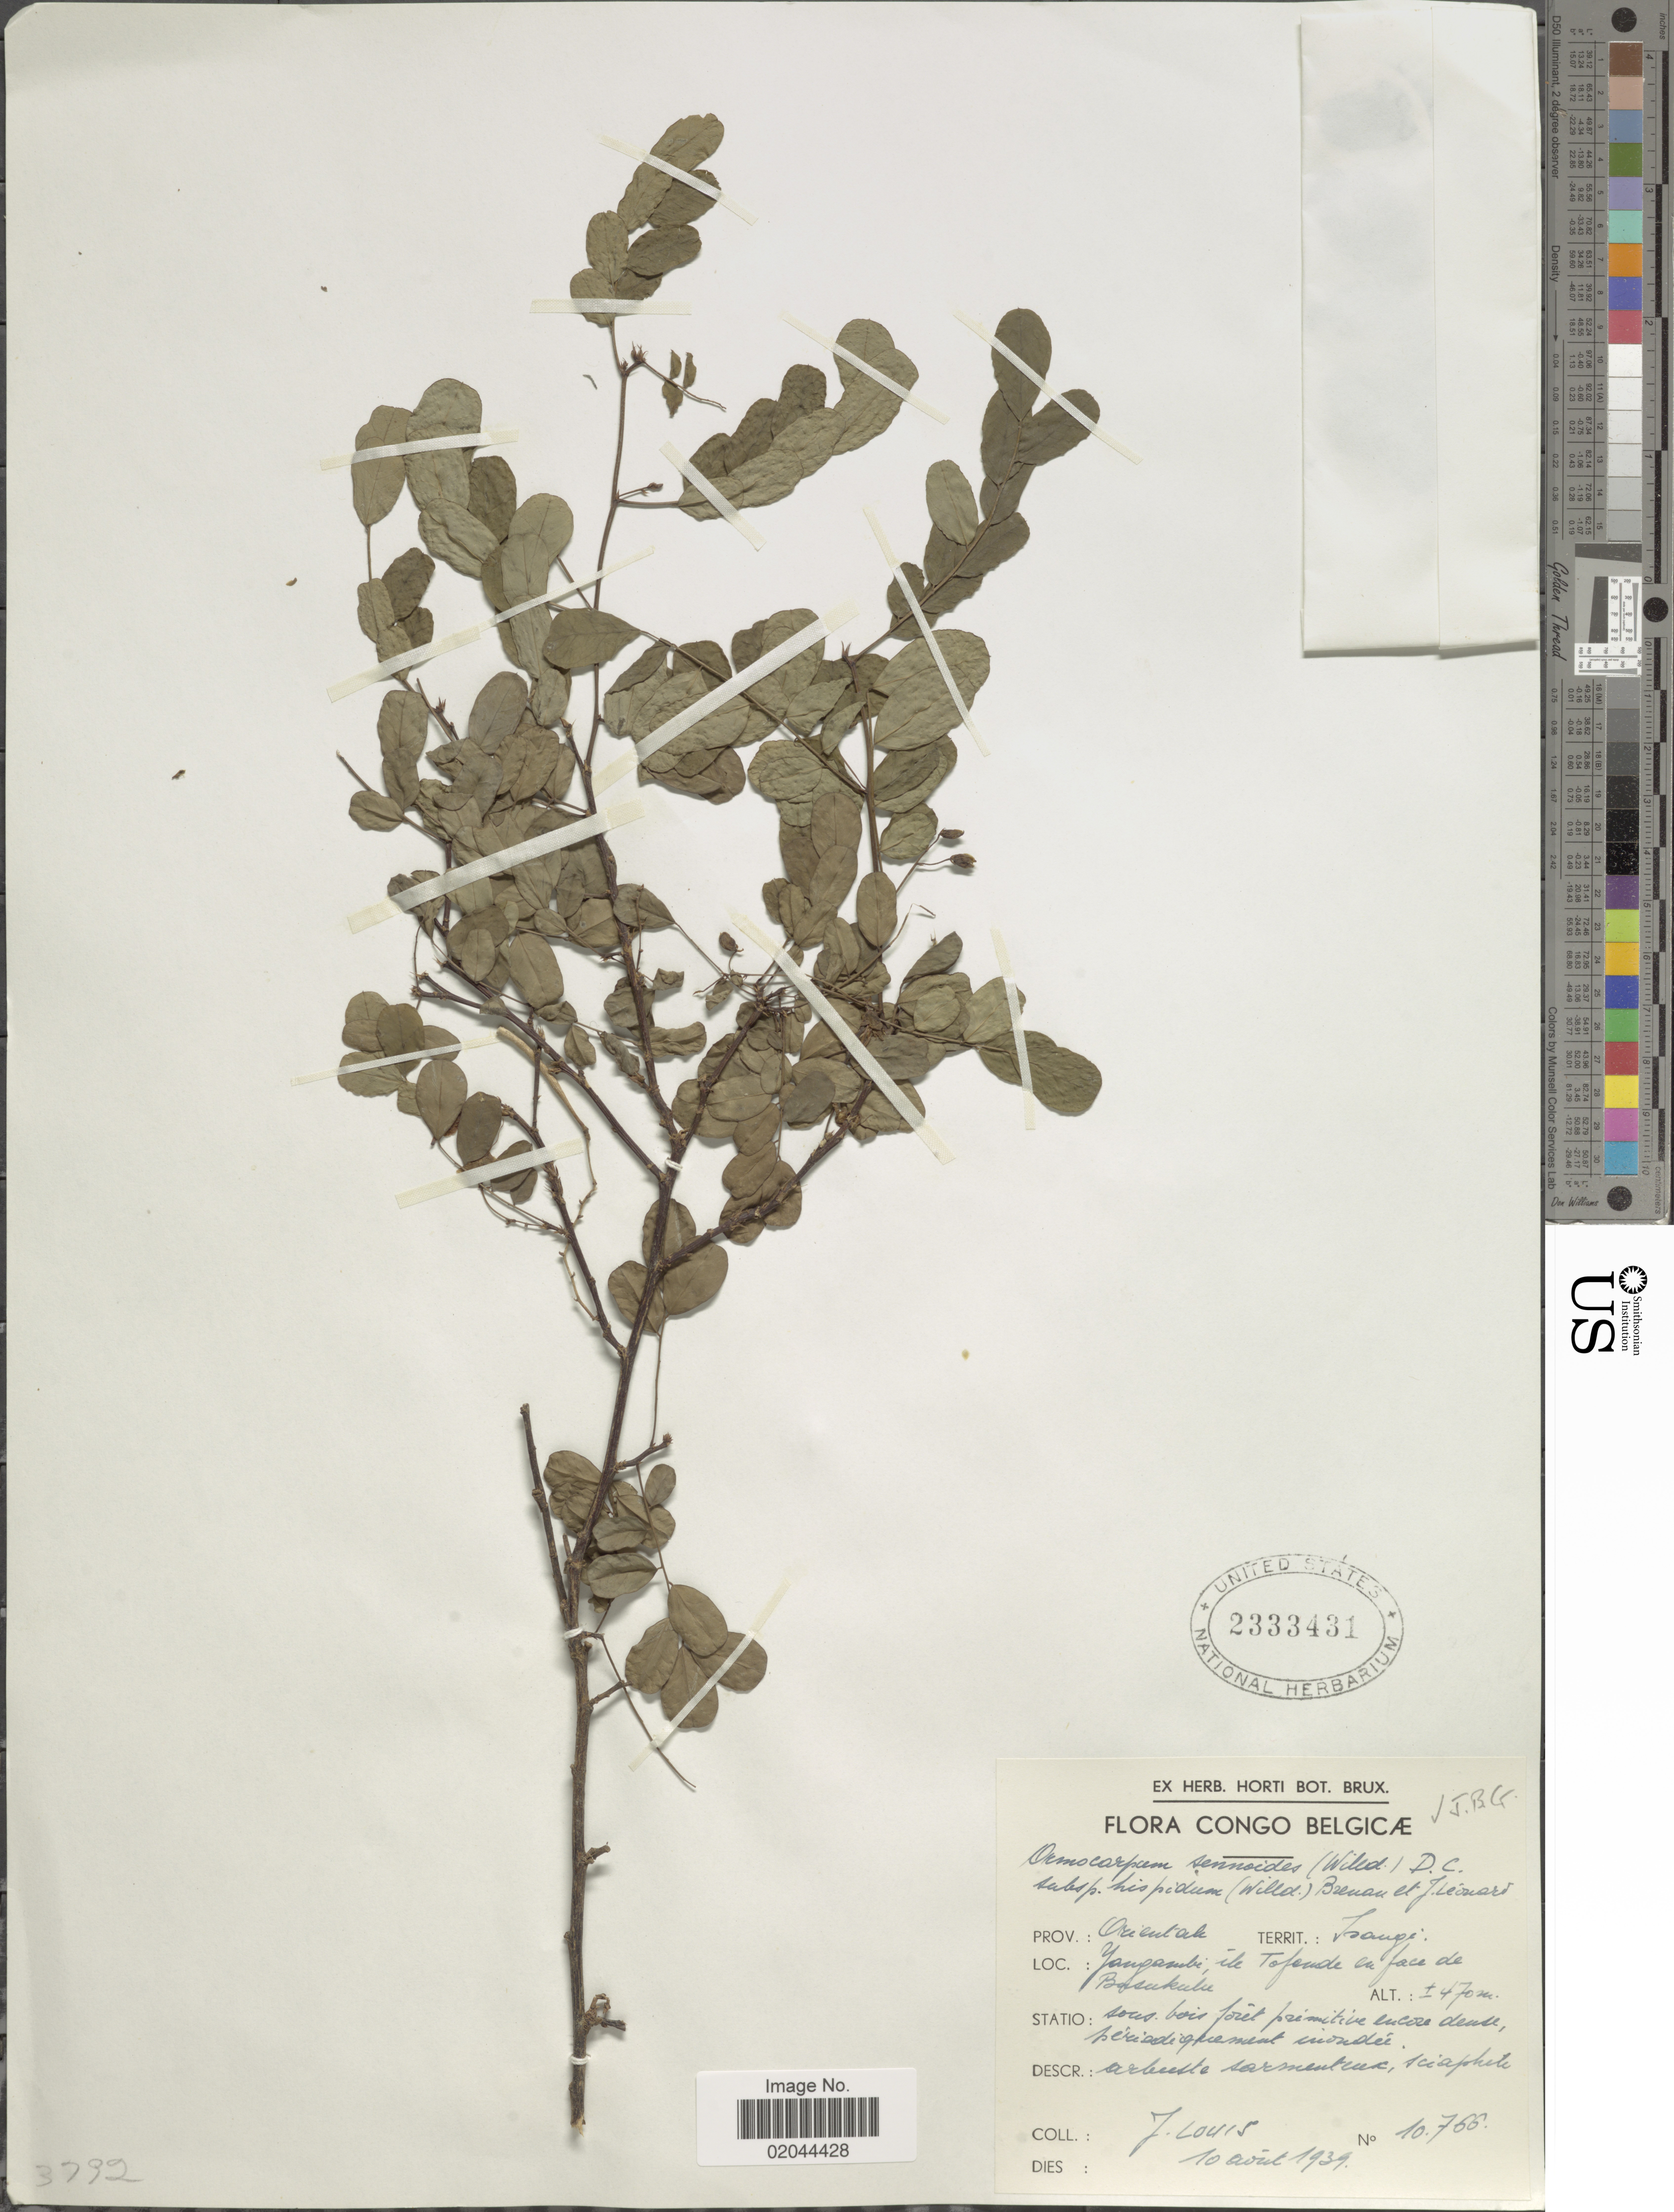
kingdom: Plantae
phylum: Tracheophyta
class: Magnoliopsida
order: Fabales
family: Fabaceae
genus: Ormocarpum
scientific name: Ormocarpum sennoides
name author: (Willd.) DC.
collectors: J. Louis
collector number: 10755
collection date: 1939-04-10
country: Congo, Democratic Republic of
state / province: Tshopo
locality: Territ. Isangi, Yangambi, ile Tofende en face de Basukulu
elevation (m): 470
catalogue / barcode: US 2333431